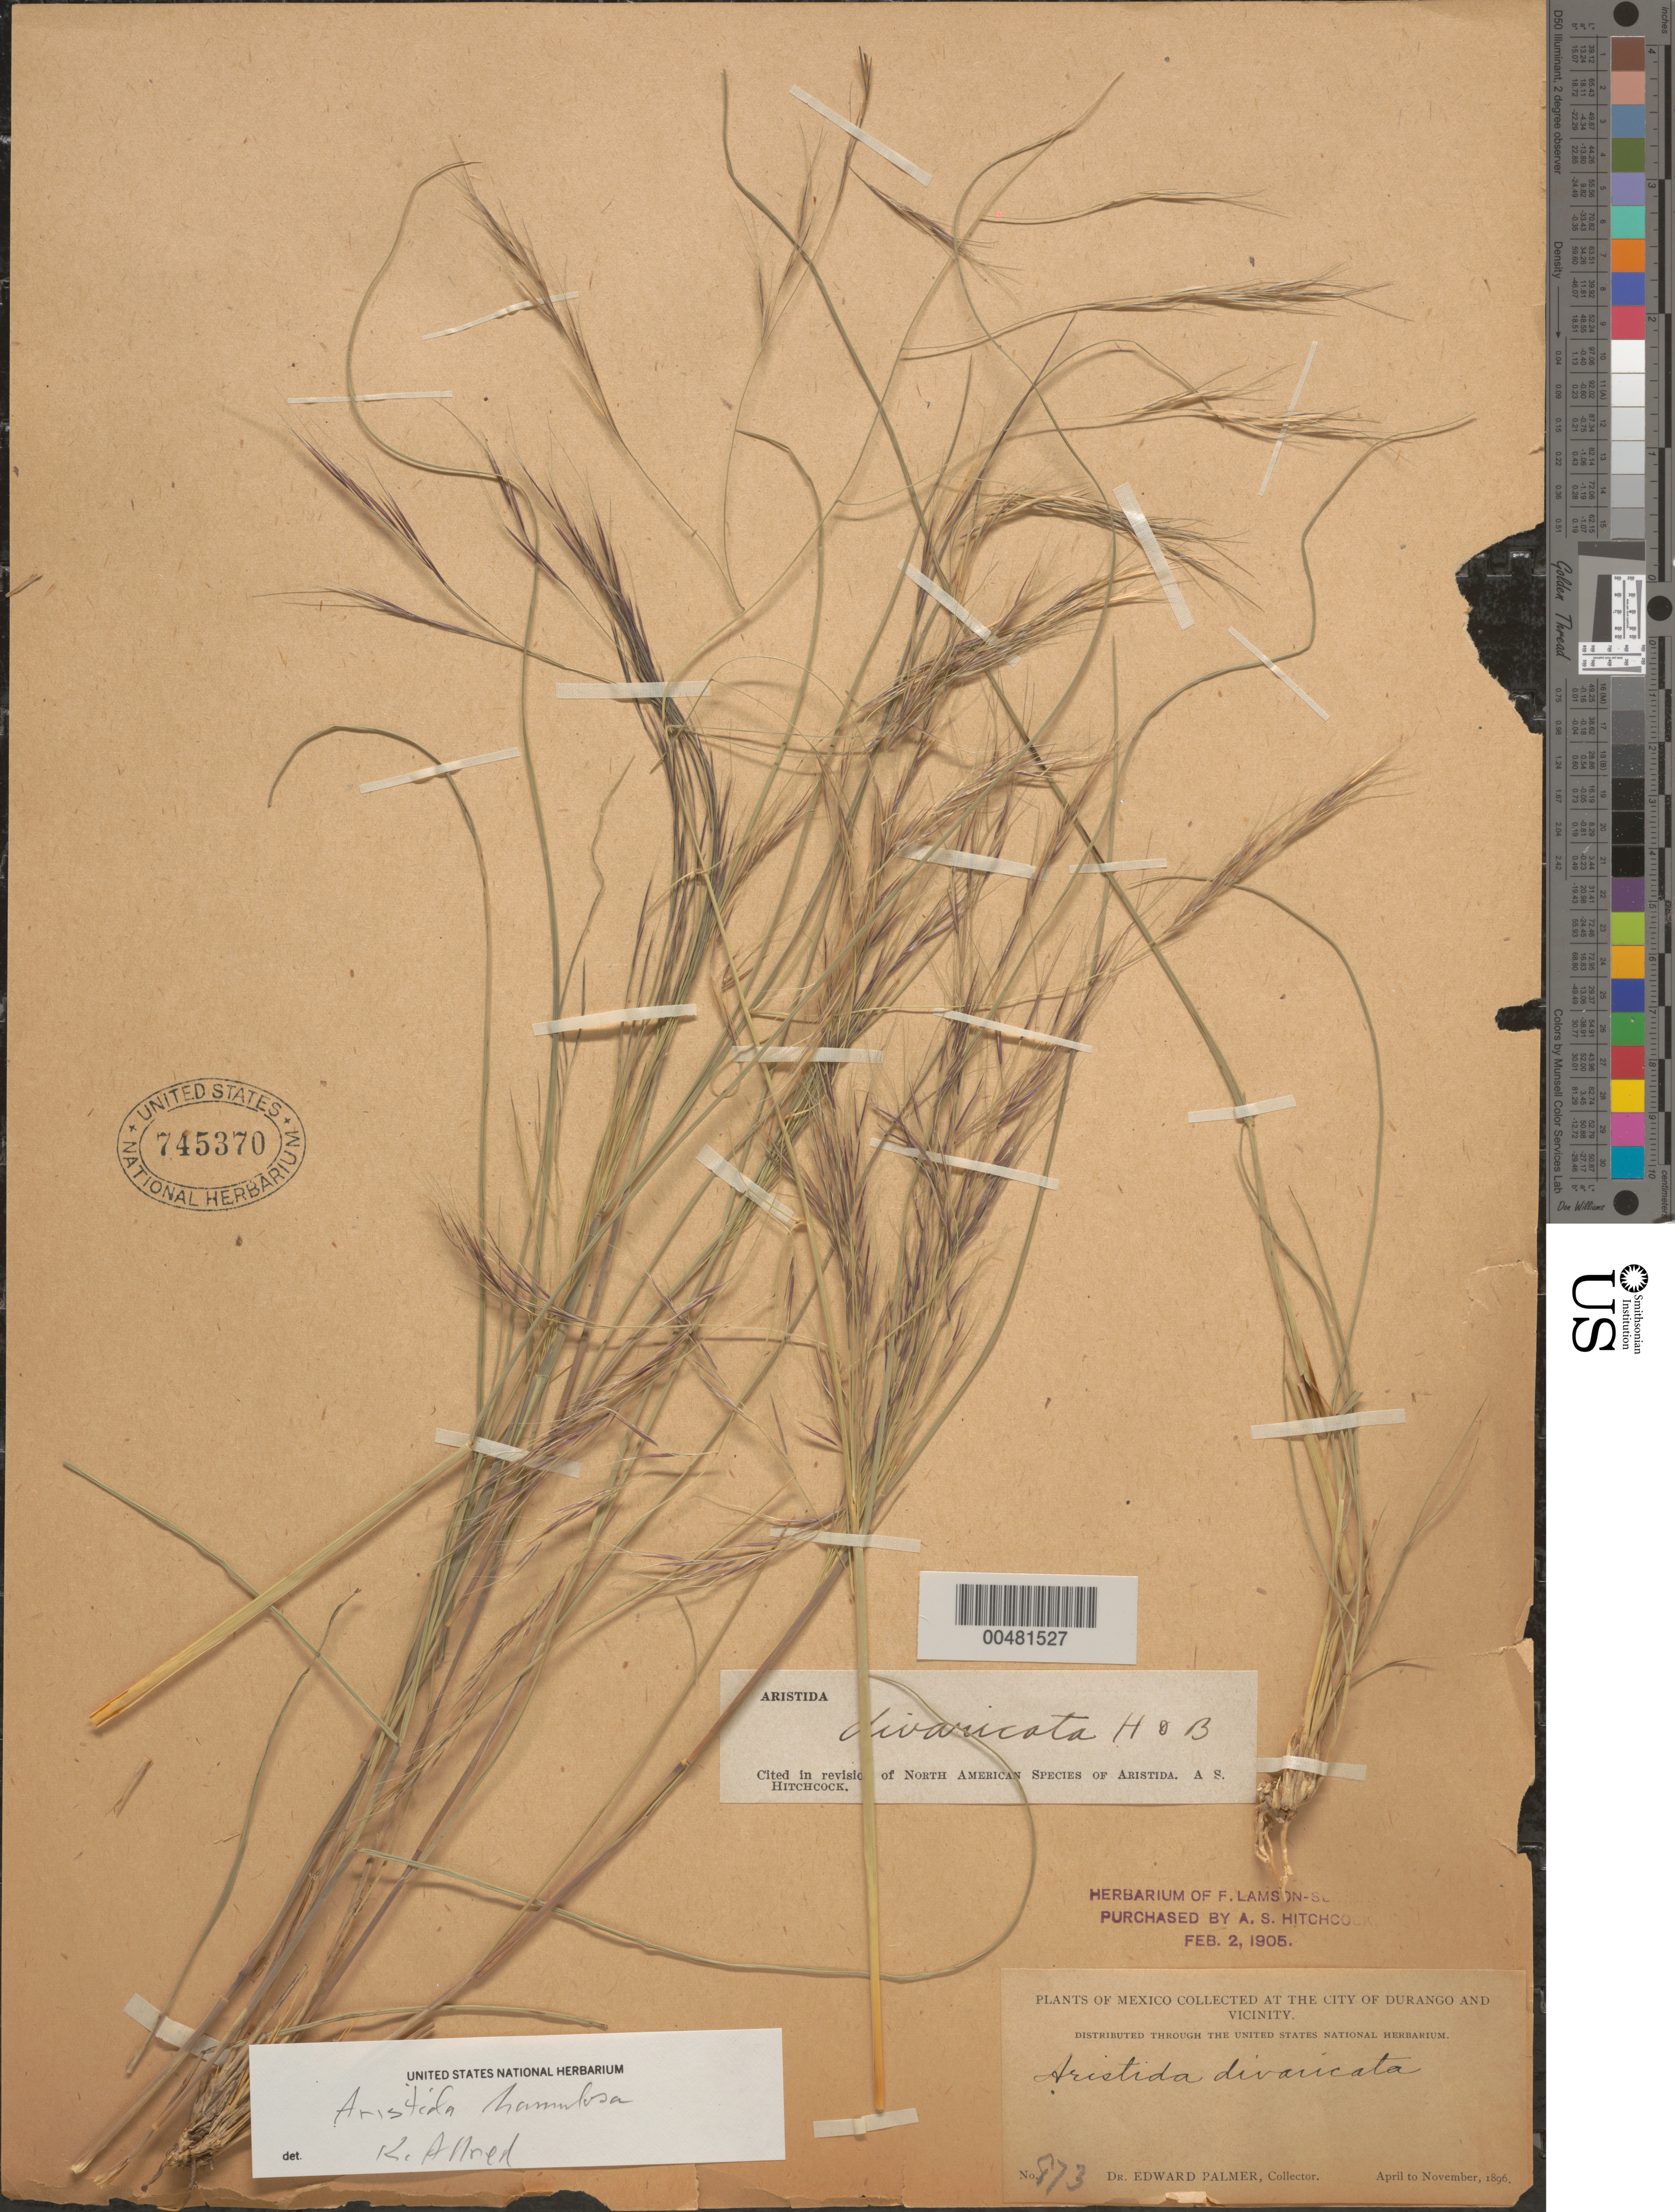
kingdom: Plantae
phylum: Tracheophyta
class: Liliopsida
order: Poales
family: Poaceae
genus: Aristida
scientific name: Aristida hamulosa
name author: Henr.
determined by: Allred, K.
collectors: E. Palmer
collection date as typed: Apr 1896 to Nov 1896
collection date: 1896-04/1896-11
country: Mexico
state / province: Durango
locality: City of Durango and vicinity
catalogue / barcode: US 745370